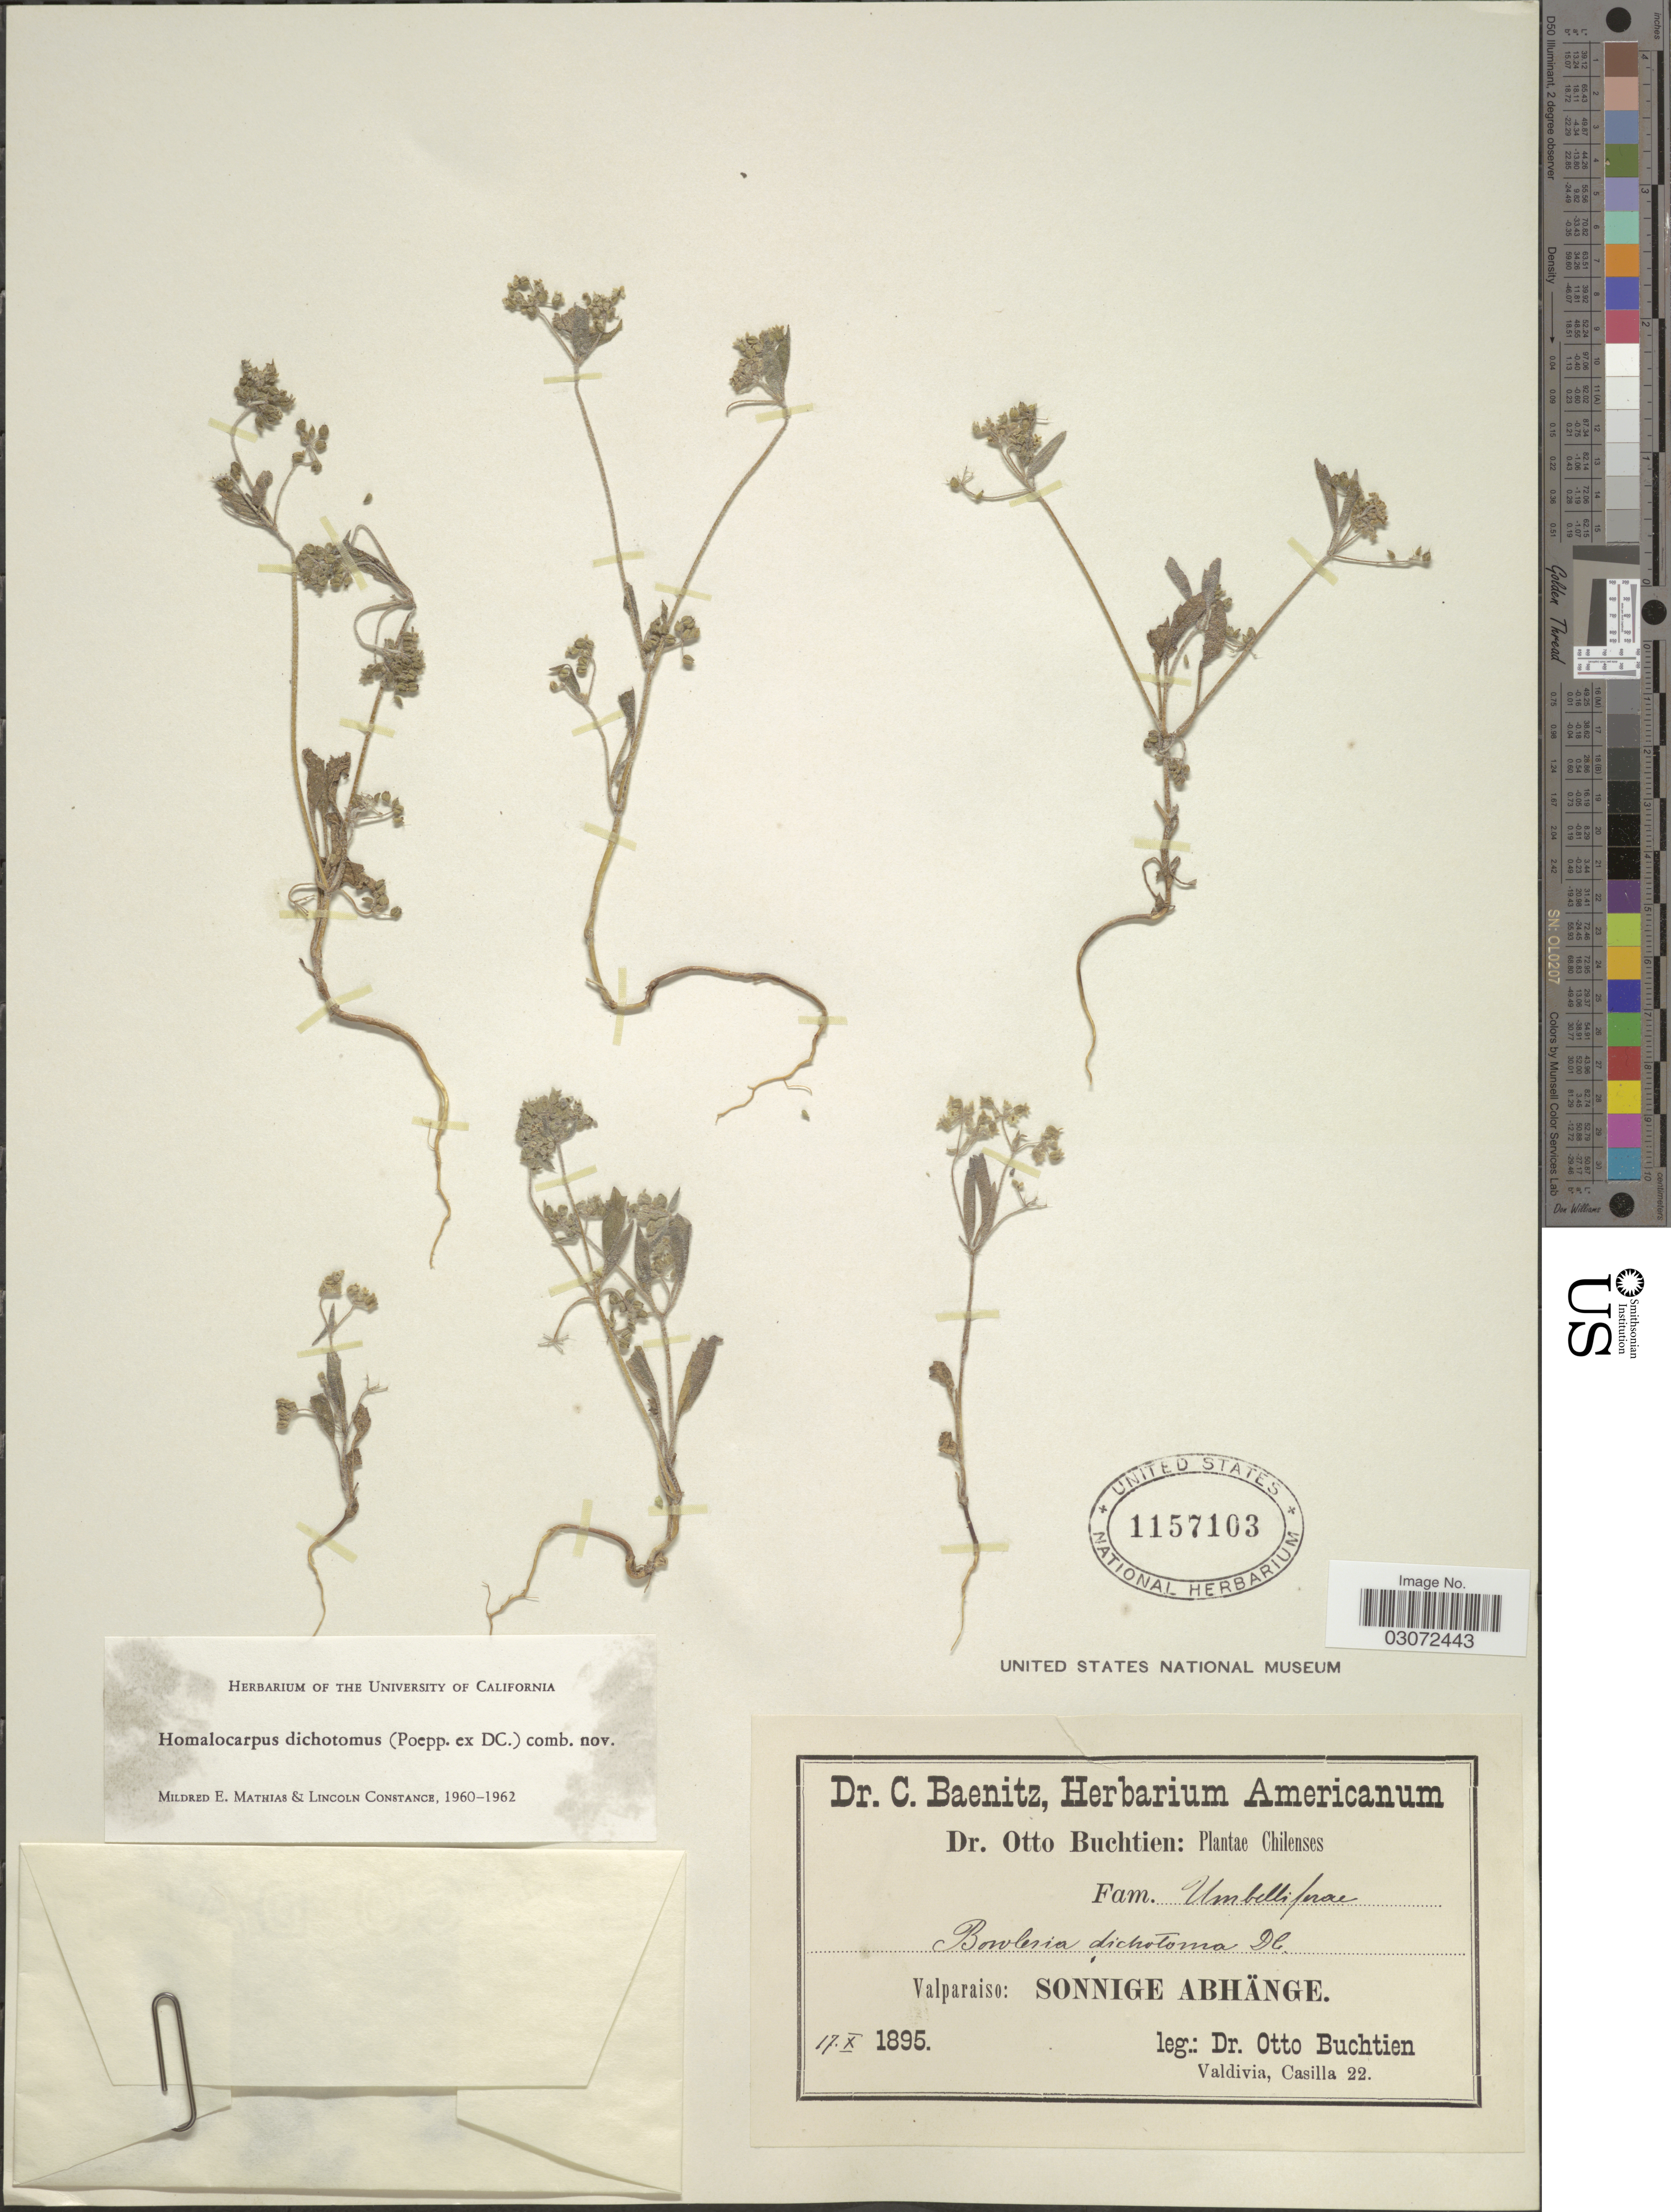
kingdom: Plantae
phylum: Tracheophyta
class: Magnoliopsida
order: Apiales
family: Apiaceae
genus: Homalocarpus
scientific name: Homalocarpus dichotomus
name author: (Poepp. ex DC.) Mathias & Constance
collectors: O. Buchtien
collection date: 1895-10-17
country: Chile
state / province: Valparaíso (V)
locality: Sonnige Abhänge.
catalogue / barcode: US 1157103